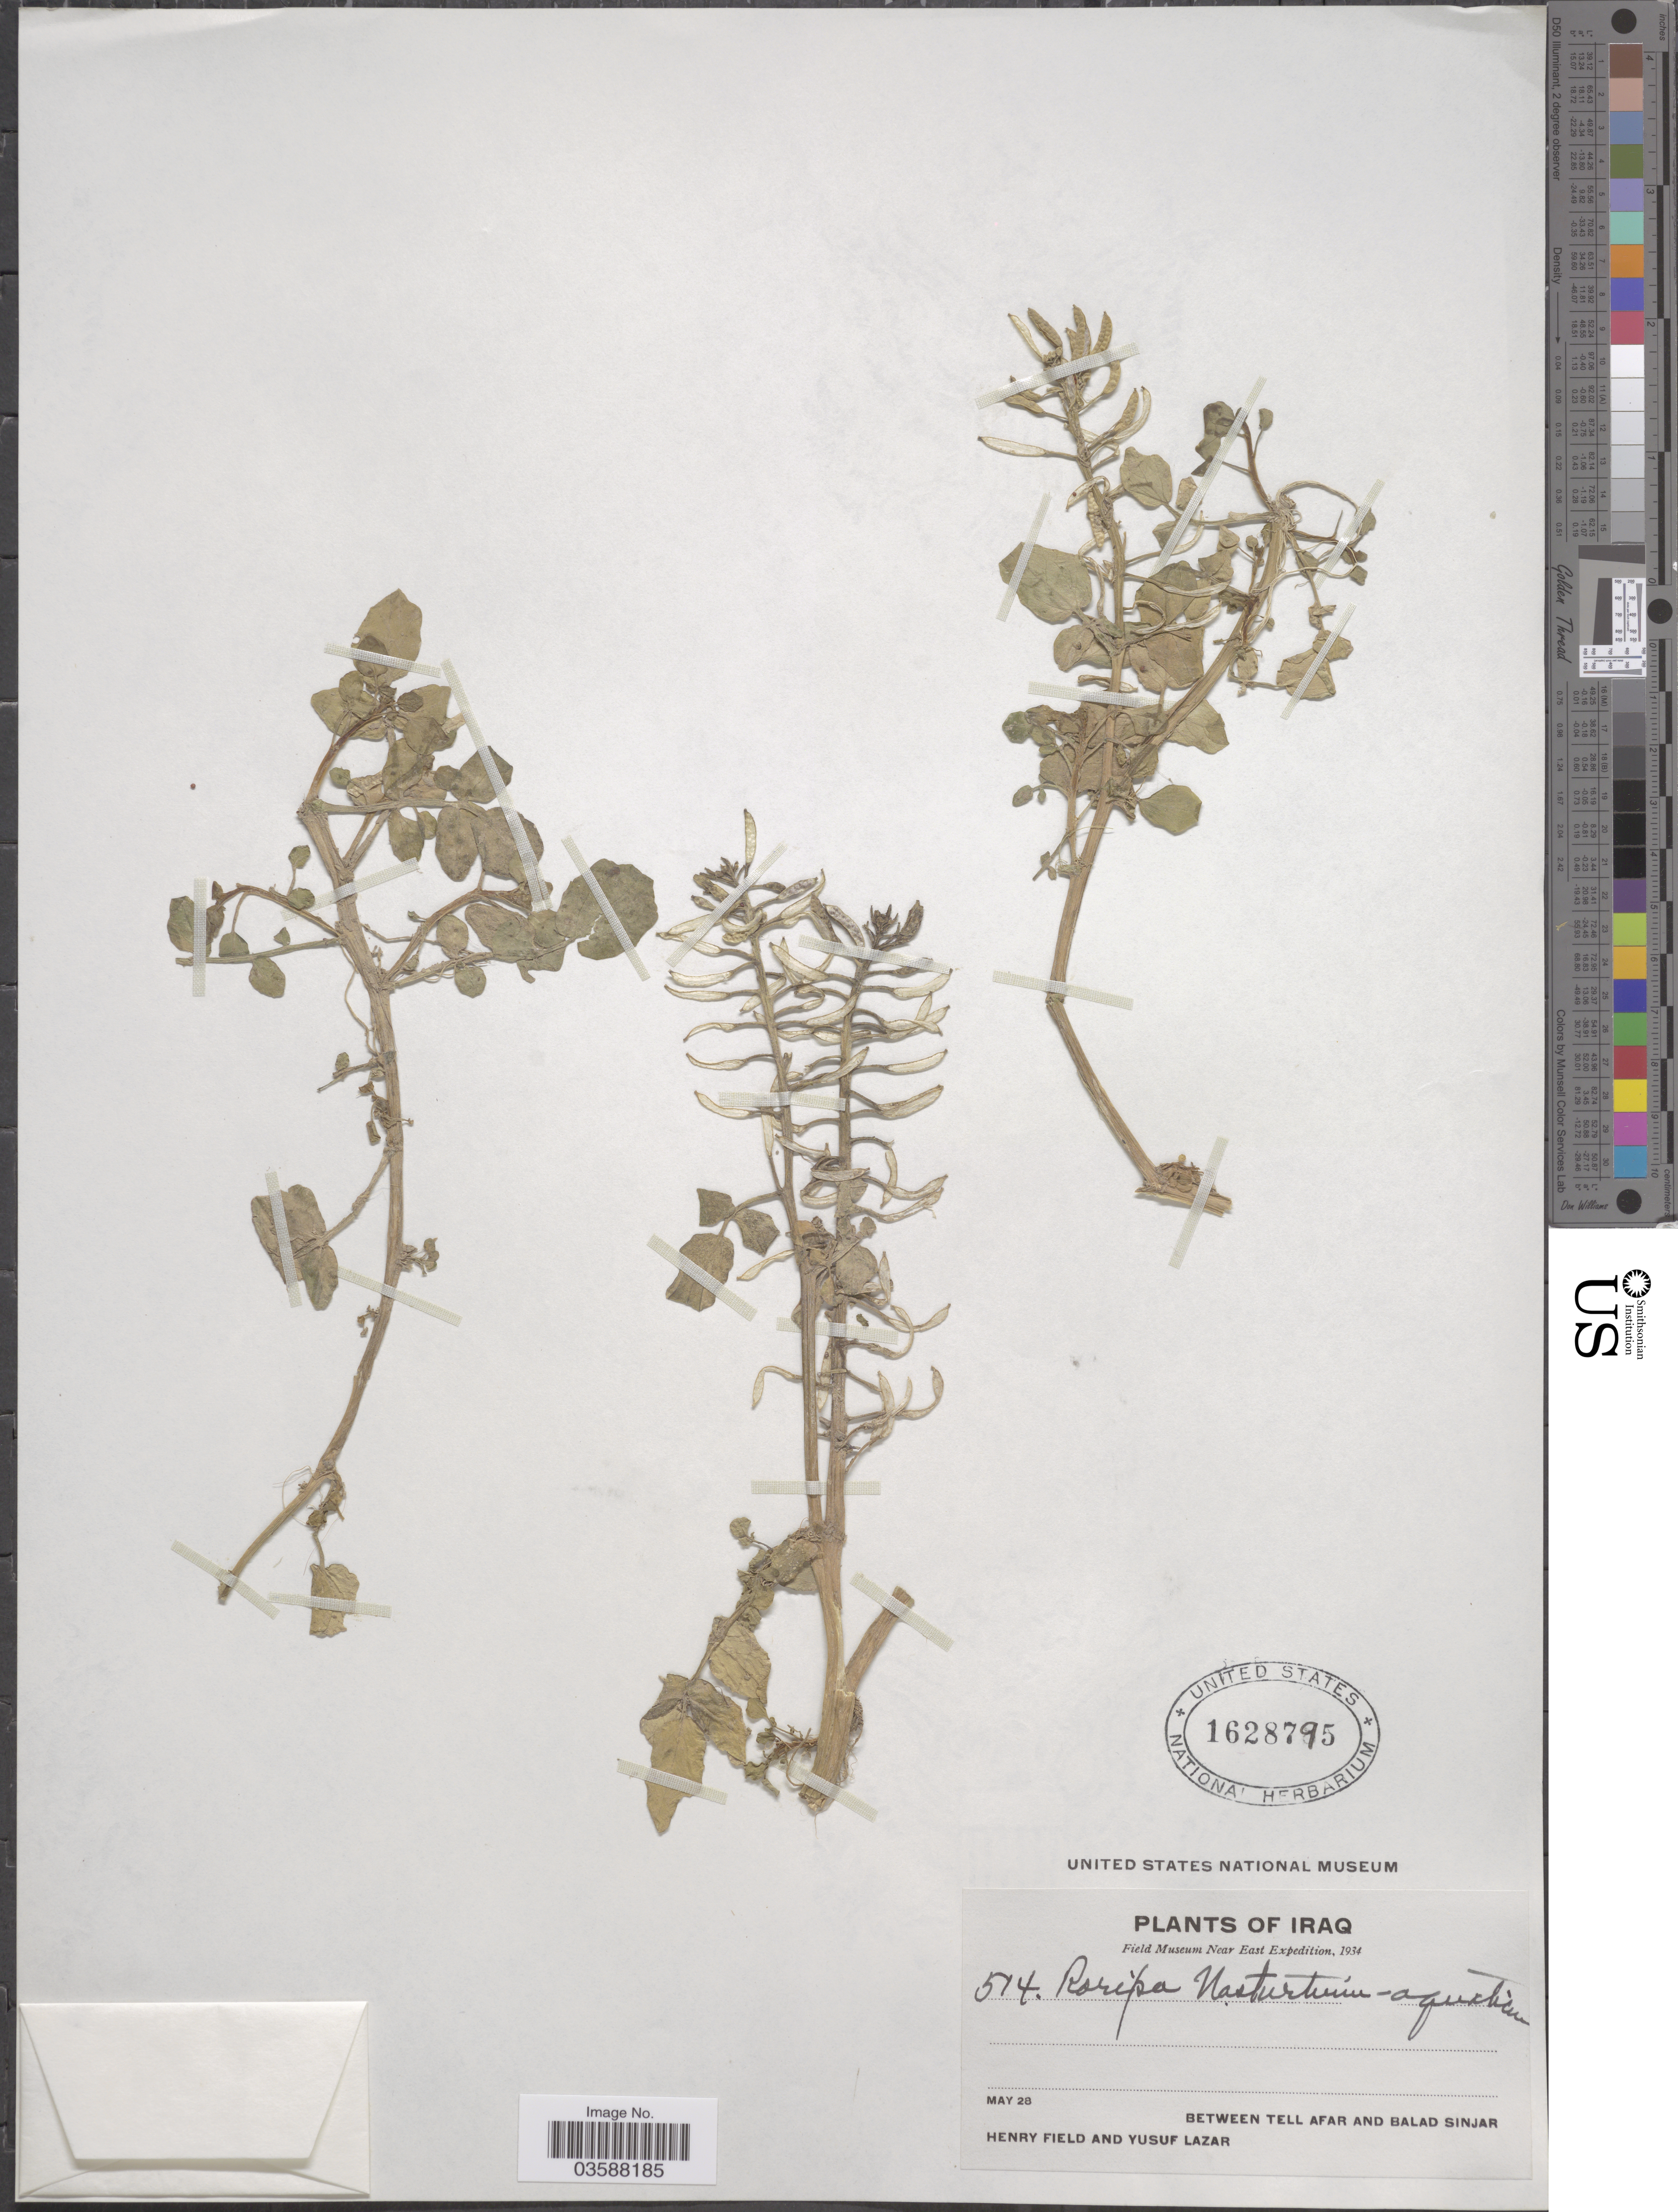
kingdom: Plantae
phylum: Tracheophyta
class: Magnoliopsida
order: Brassicales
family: Brassicaceae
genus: Nasturtium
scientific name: Nasturtium officinale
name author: R. Br.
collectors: H. Field & Y. Lazar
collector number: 514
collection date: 1934-05-28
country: Iraq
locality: Between Tell Afar and Balad Sinjar.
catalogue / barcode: US 1628795